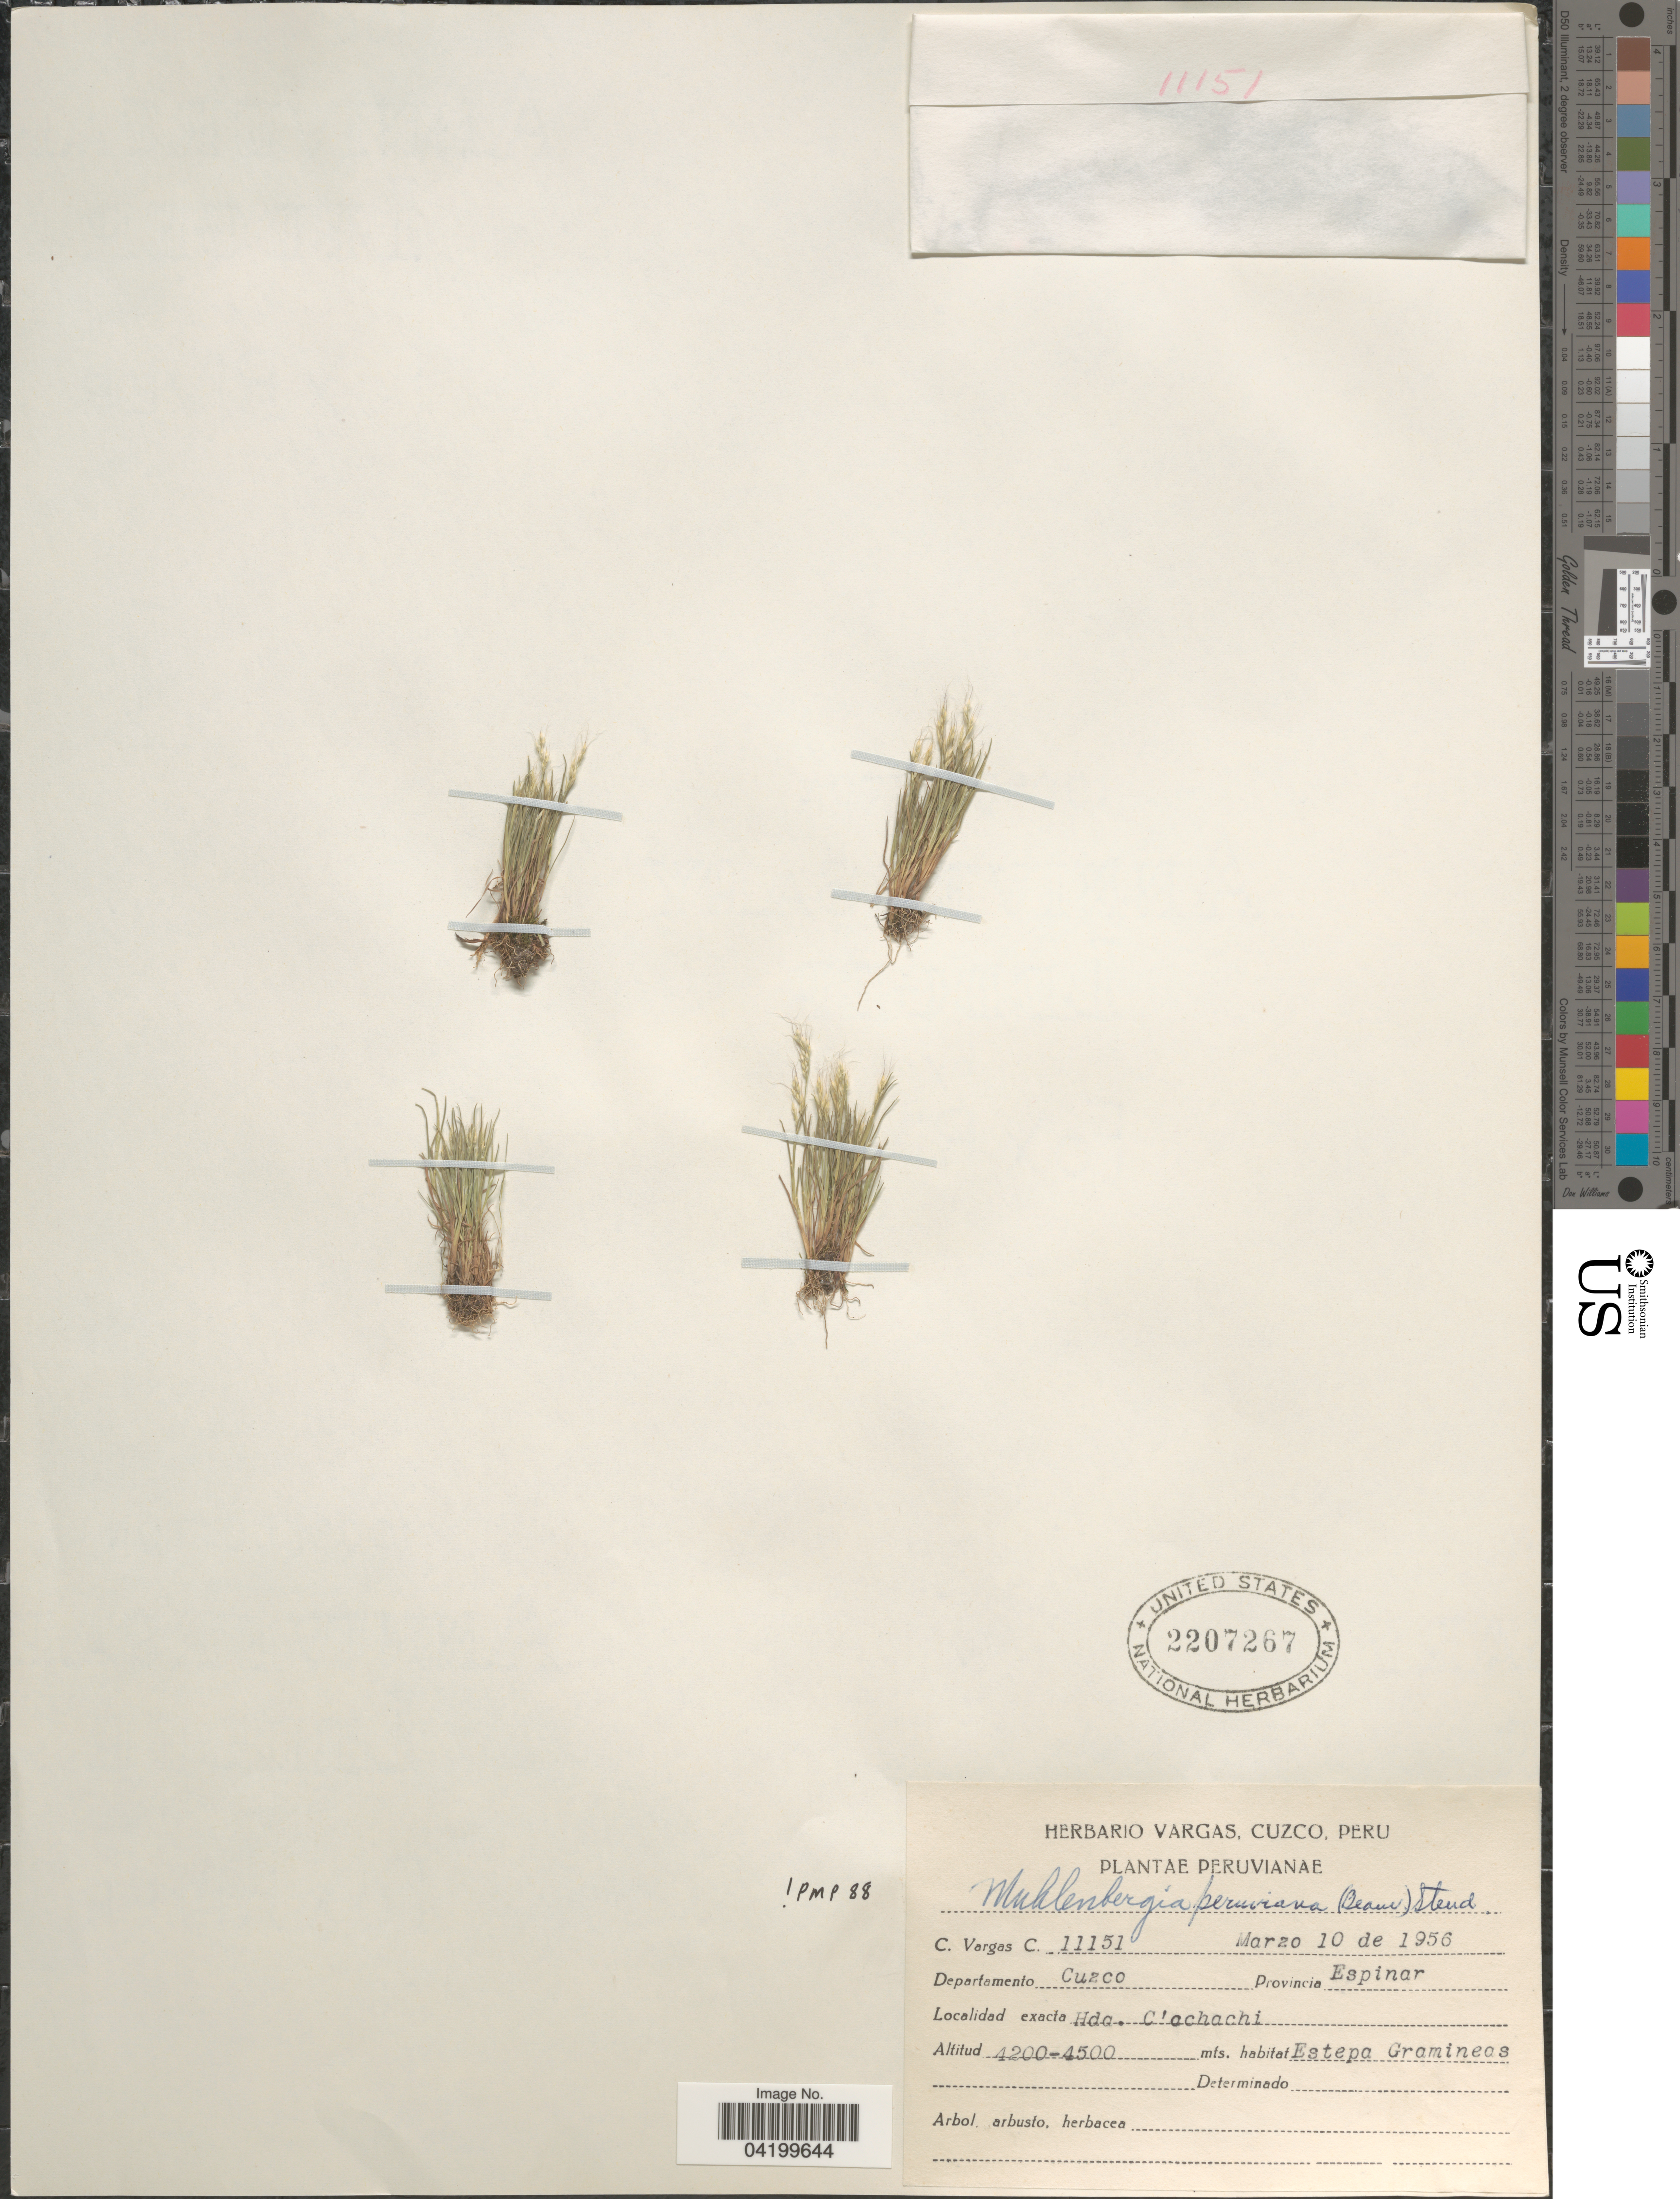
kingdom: Plantae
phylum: Tracheophyta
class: Liliopsida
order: Poales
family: Poaceae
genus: Muhlenbergia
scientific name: Muhlenbergia peruviana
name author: (P. Beauv.) Steud.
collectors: C. Vargas Calderón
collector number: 11151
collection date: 1956-03-10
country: Peru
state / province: Cusco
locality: Departamento Cuzco. Provincia Espinar. Hda. C'achachi.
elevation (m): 4200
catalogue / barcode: US 2207267